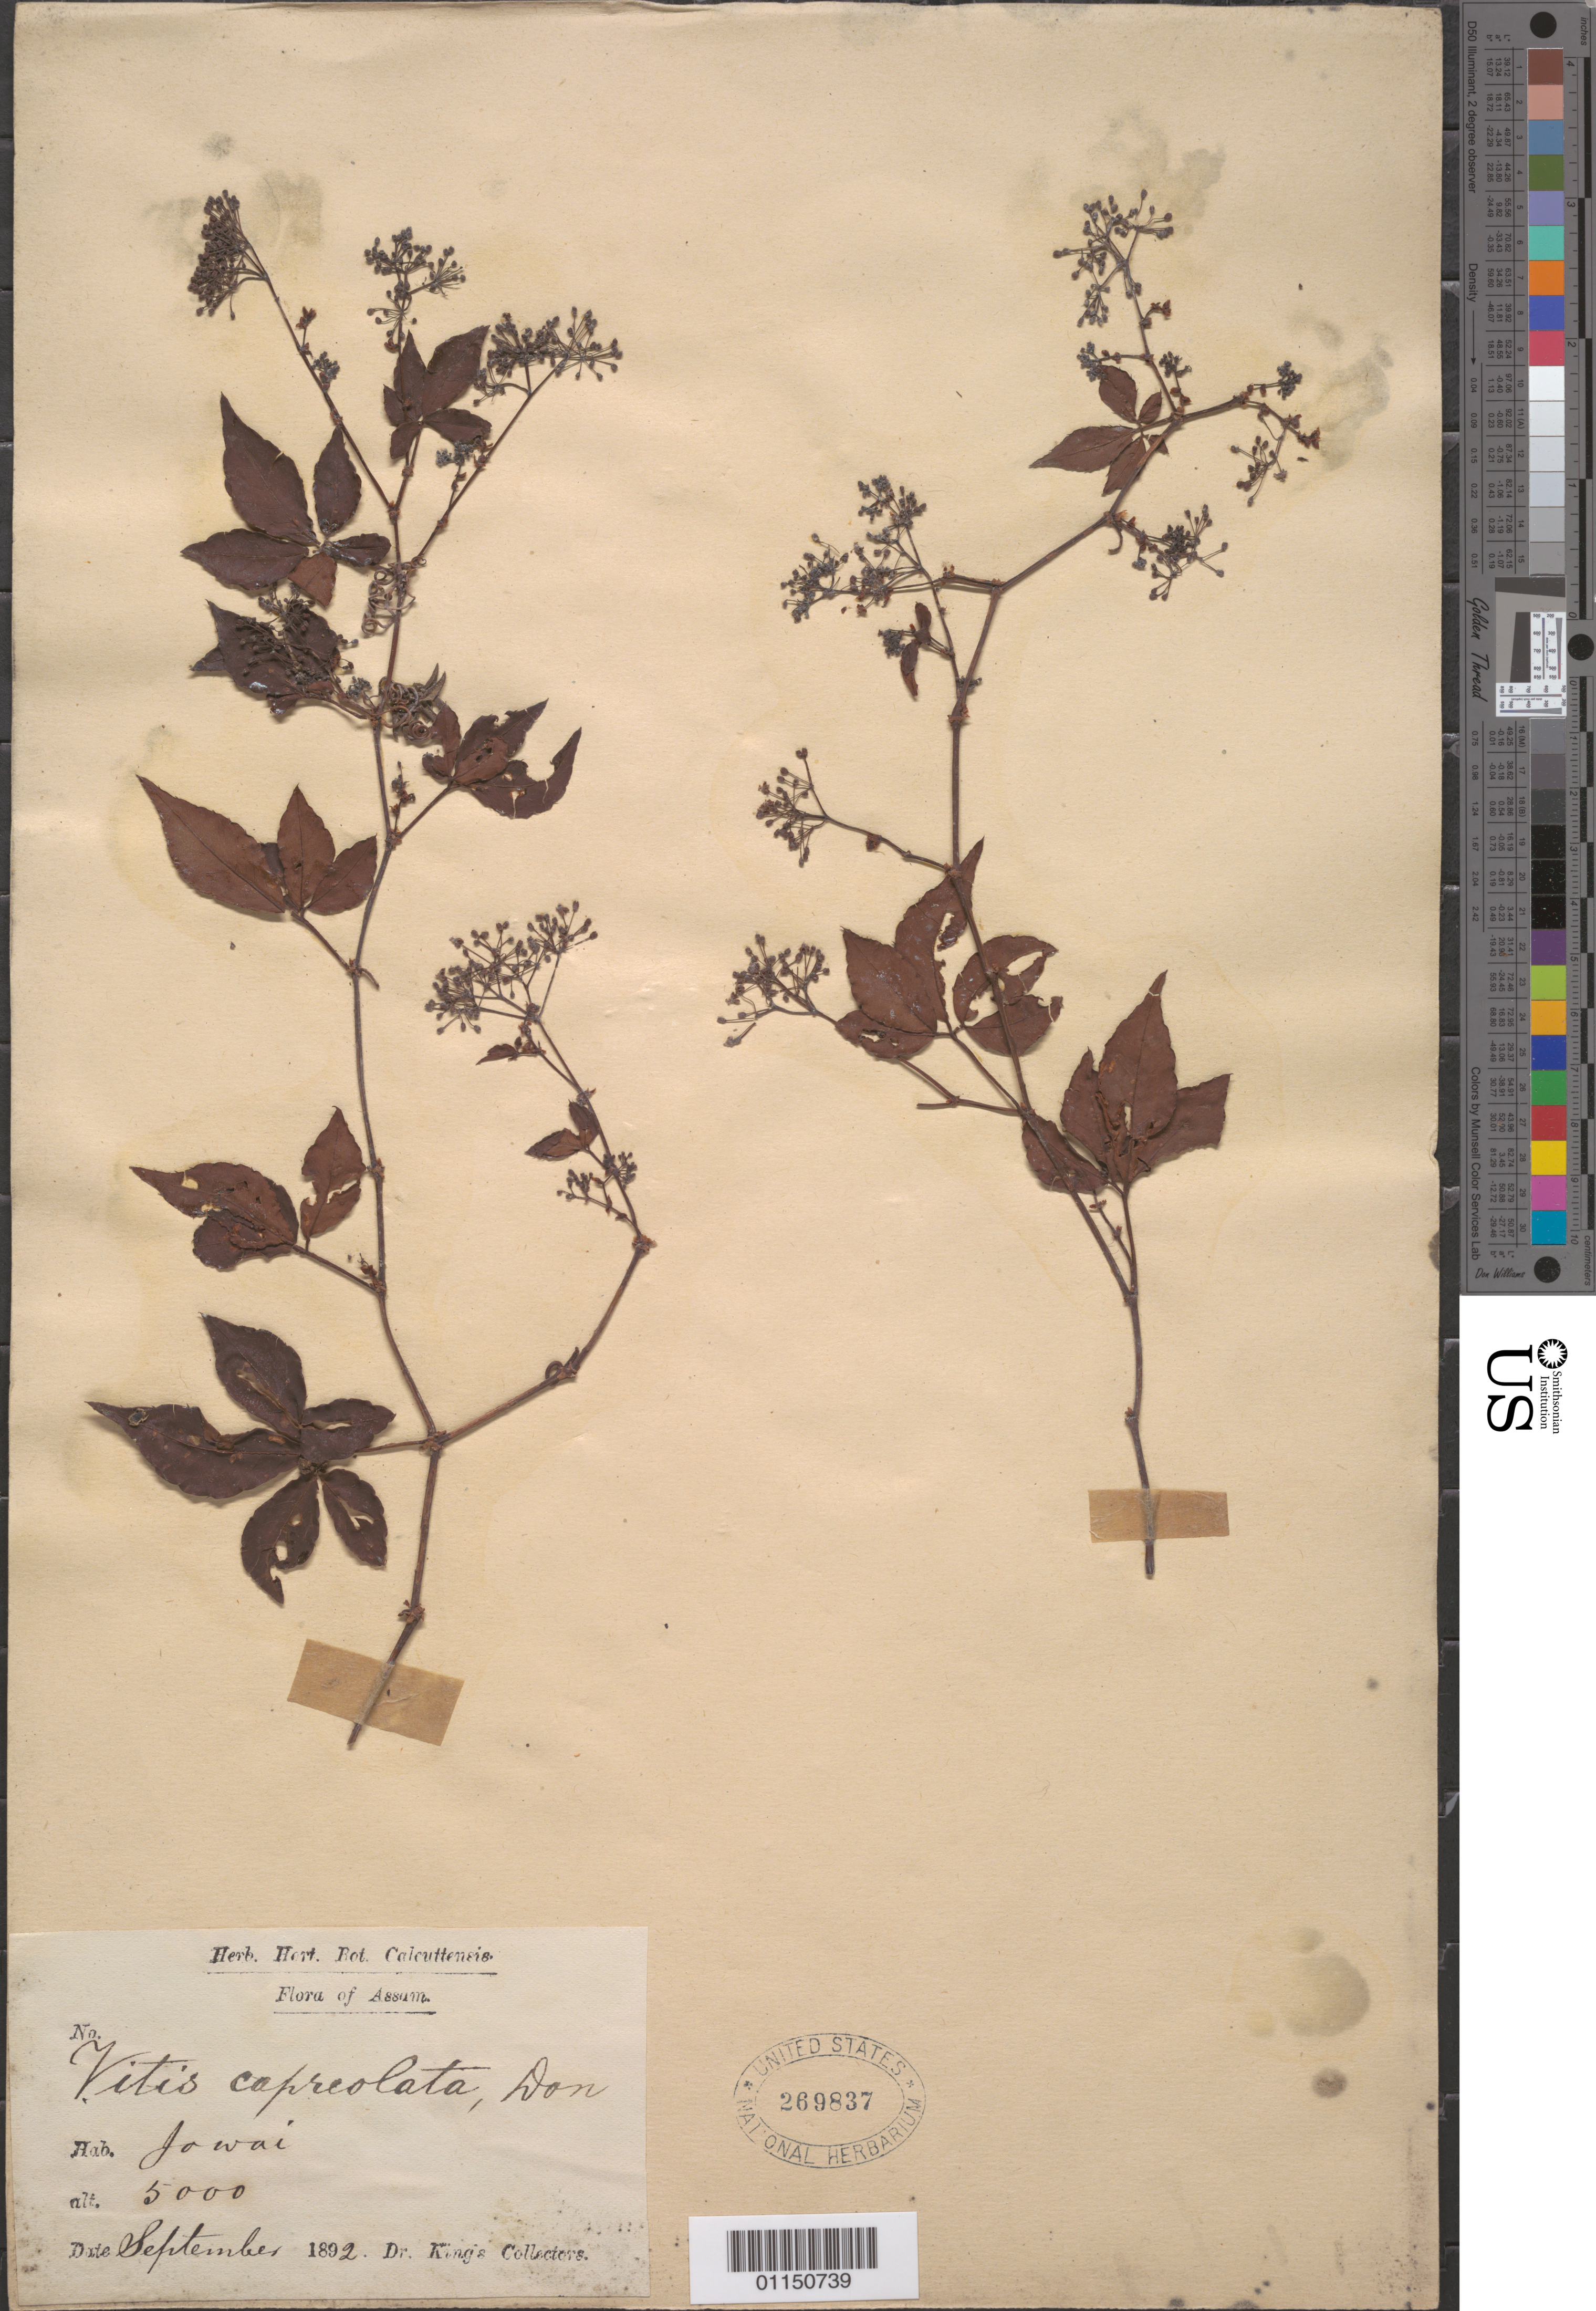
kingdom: Plantae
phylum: Tracheophyta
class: Magnoliopsida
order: Vitales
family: Vitaceae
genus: Tetrastigma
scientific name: Tetrastigma serrulatum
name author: (Roxb.) Planch.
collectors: King, --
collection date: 1892-09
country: India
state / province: Assam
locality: Jawai.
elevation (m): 1524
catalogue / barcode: US 269837